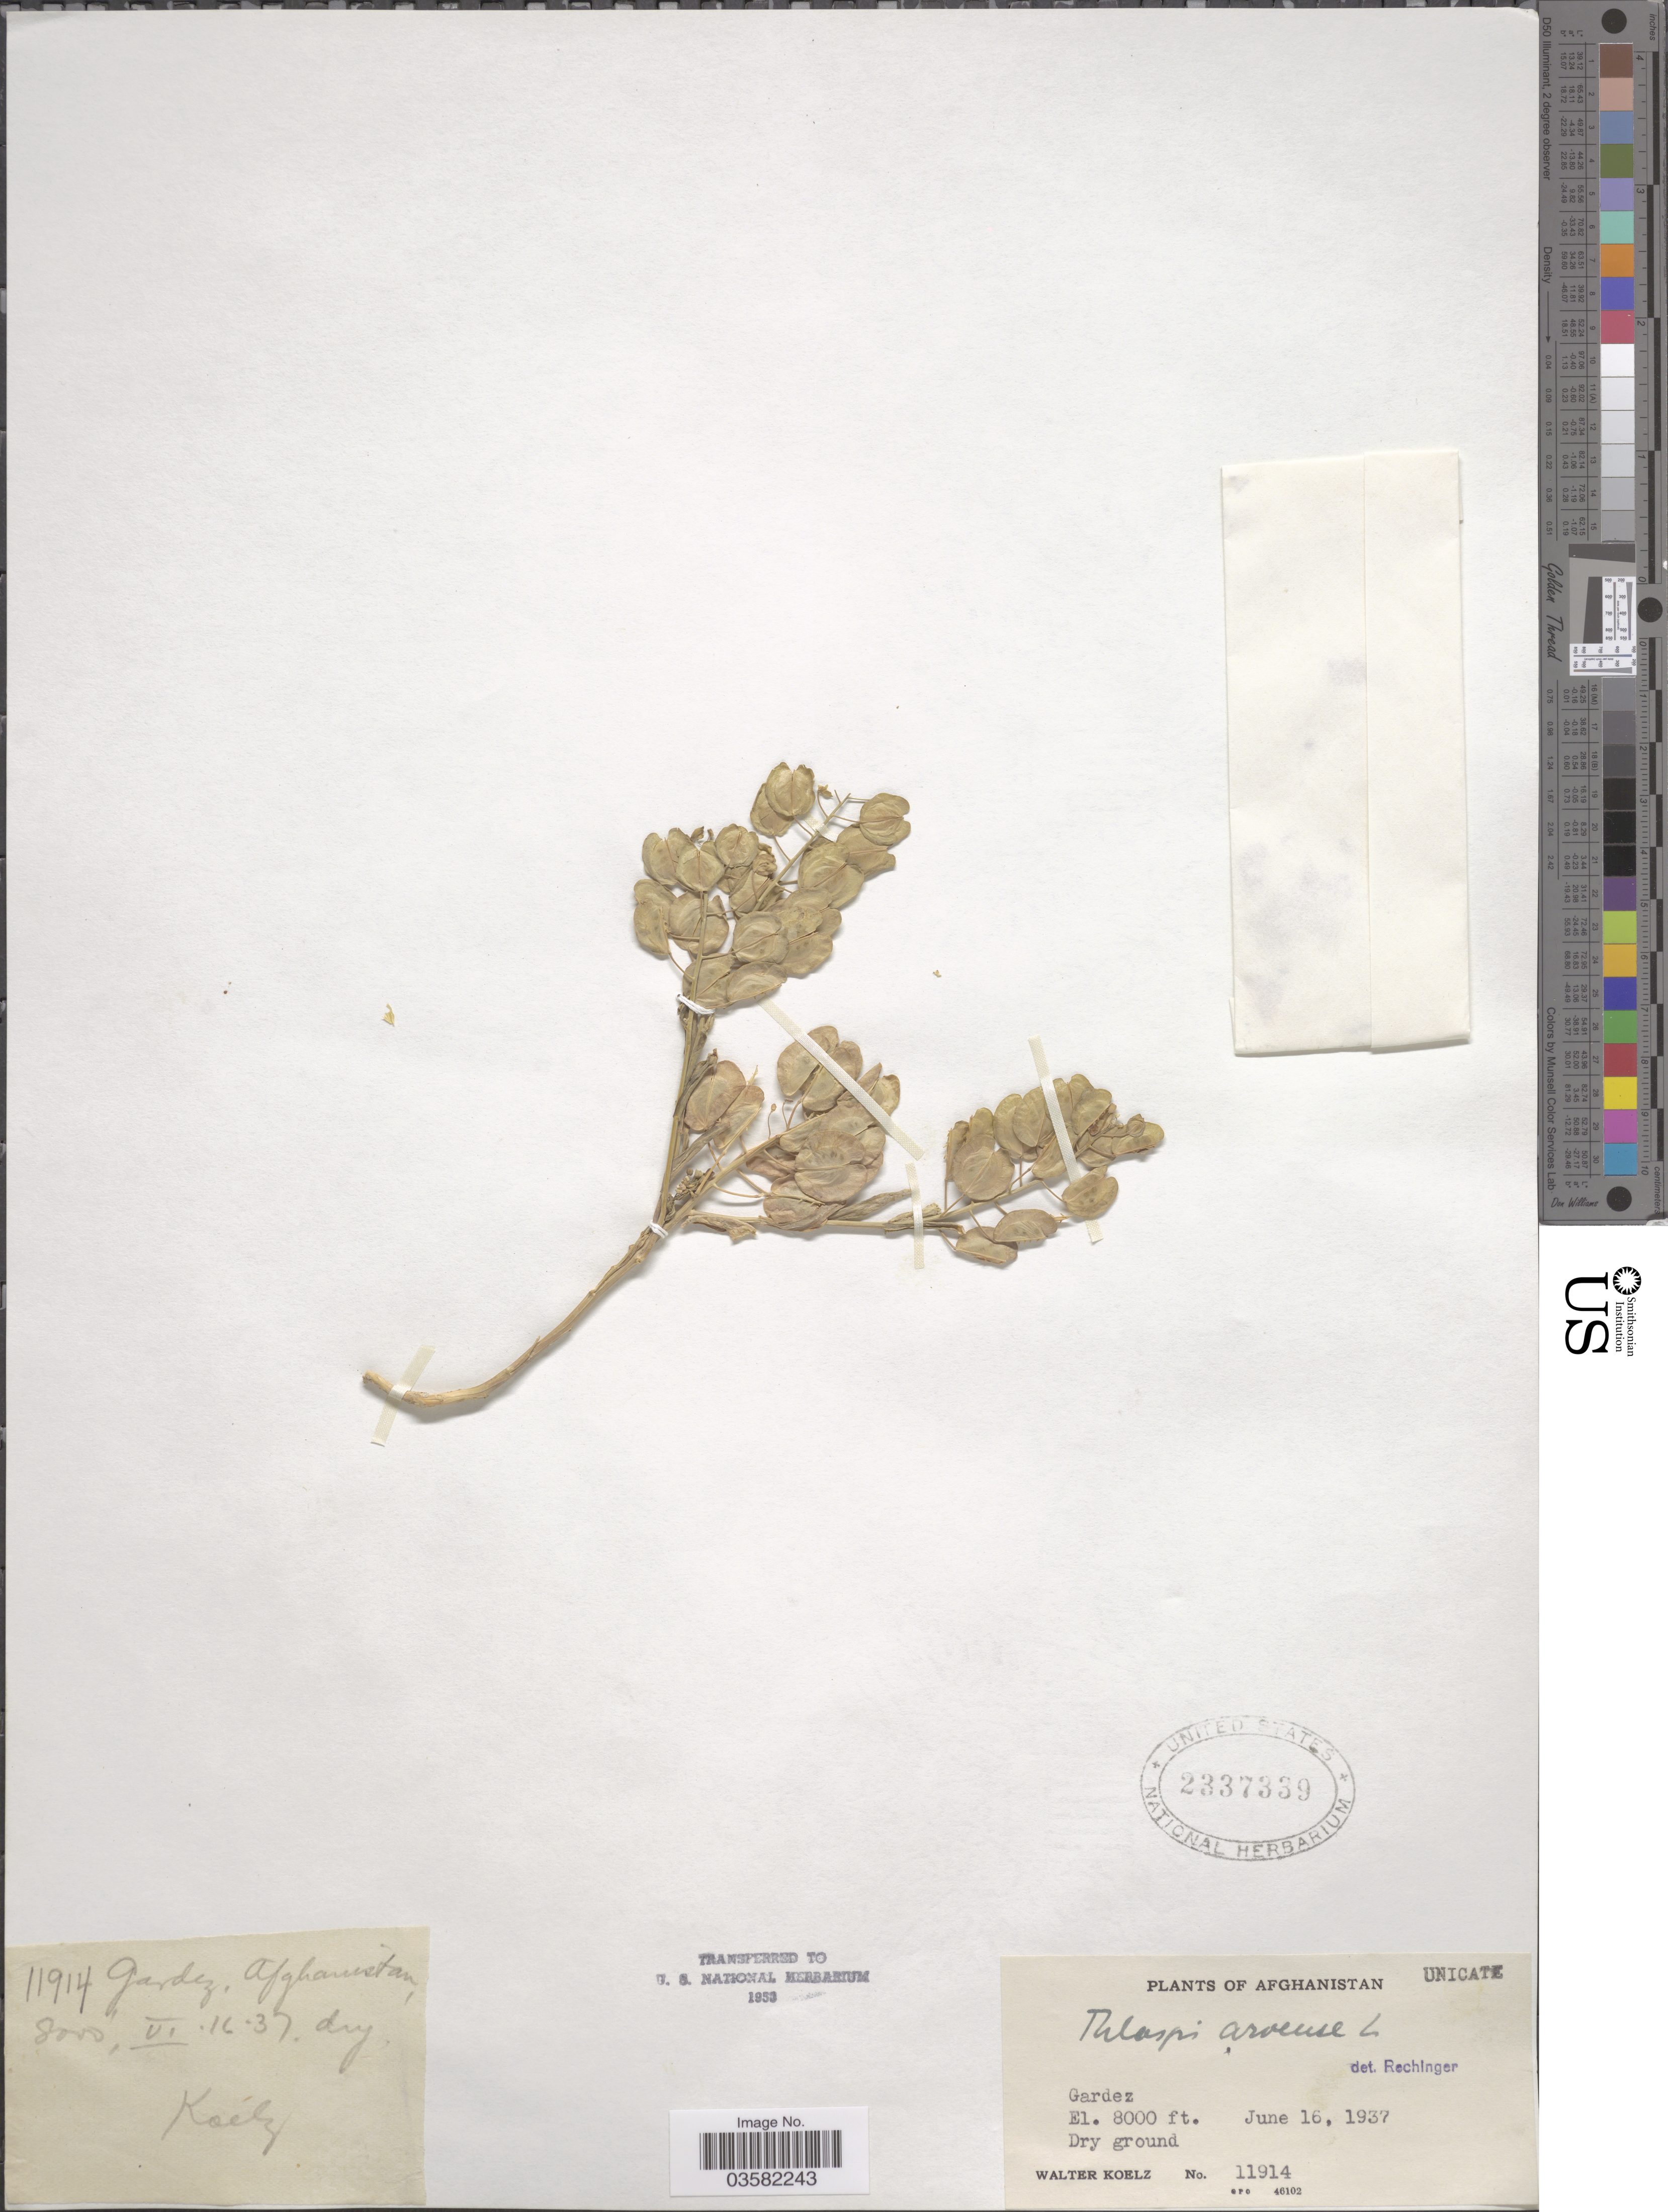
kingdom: Plantae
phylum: Tracheophyta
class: Magnoliopsida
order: Brassicales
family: Brassicaceae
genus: Thlaspi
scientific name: Thlaspi arvense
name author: L.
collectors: W. N. Koelz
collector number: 11914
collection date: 1937-06-16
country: Afghanistan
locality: Gardez.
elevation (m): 2438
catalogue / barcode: US 2337339